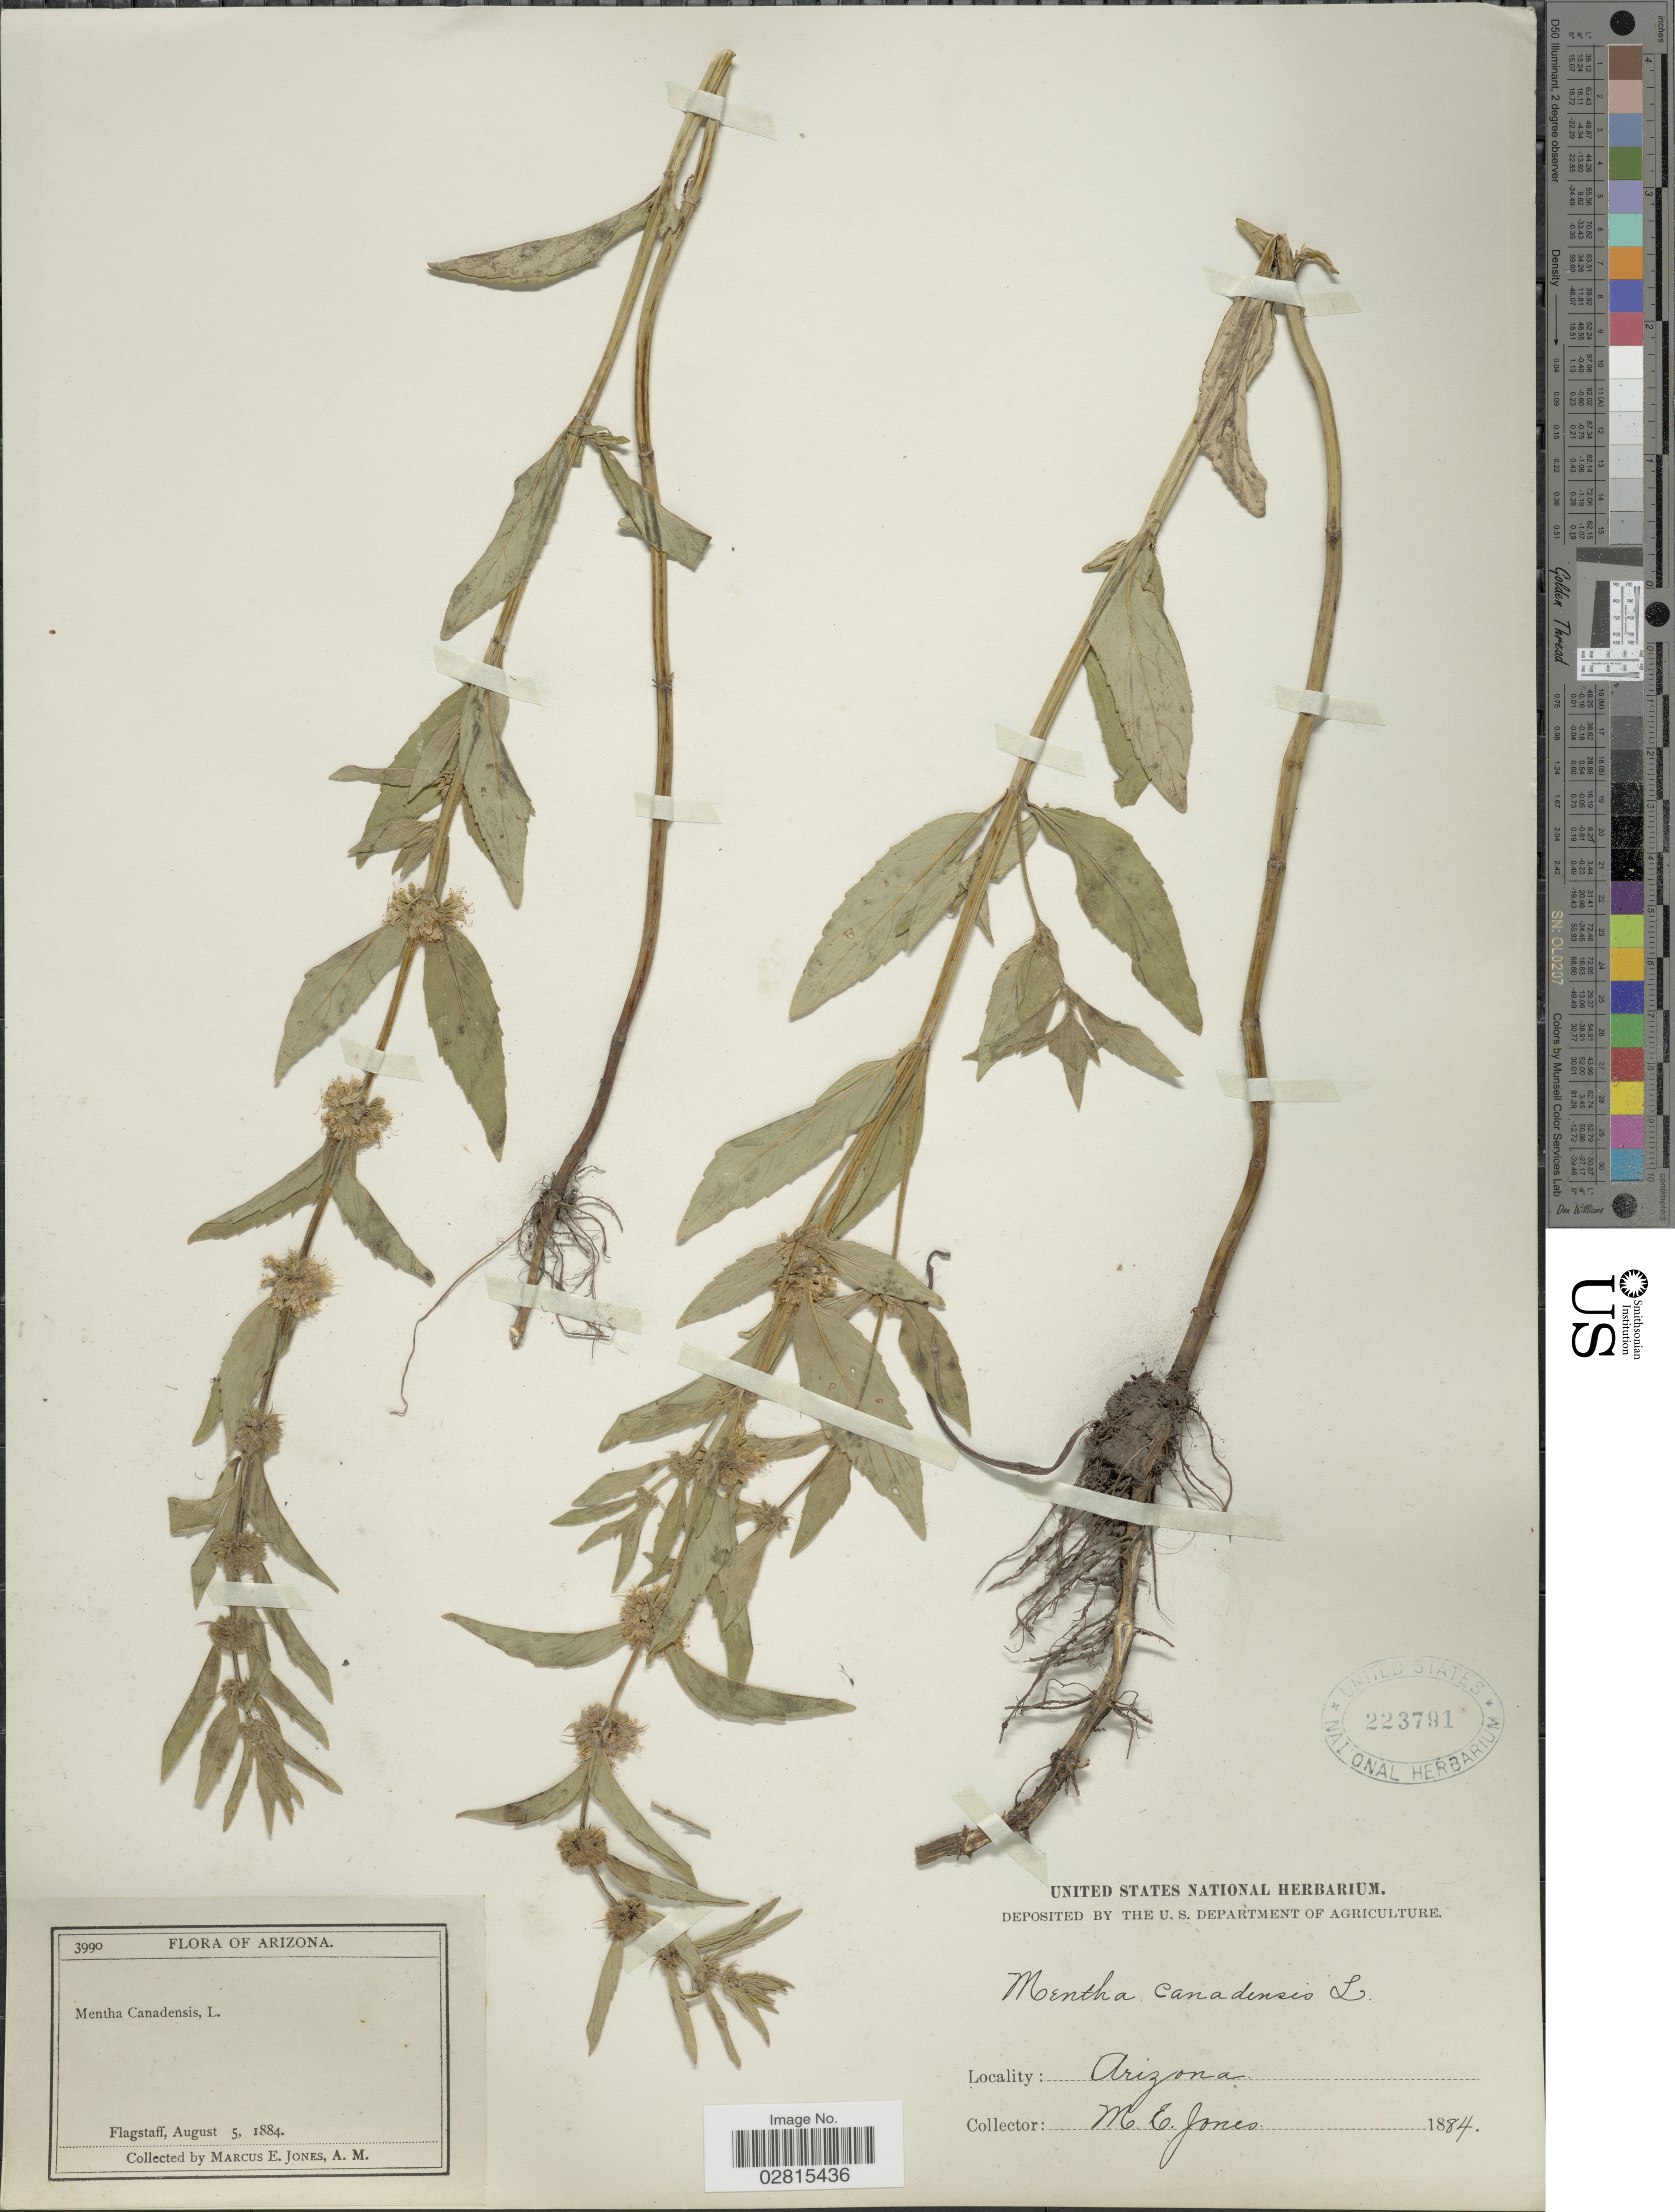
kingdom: Plantae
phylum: Tracheophyta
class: Magnoliopsida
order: Lamiales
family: Lamiaceae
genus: Mentha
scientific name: Mentha canadensis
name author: L.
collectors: M. E. Jones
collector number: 3990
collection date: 1884-08-05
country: United States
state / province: Arizona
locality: Flagstaff.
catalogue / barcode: US 223791